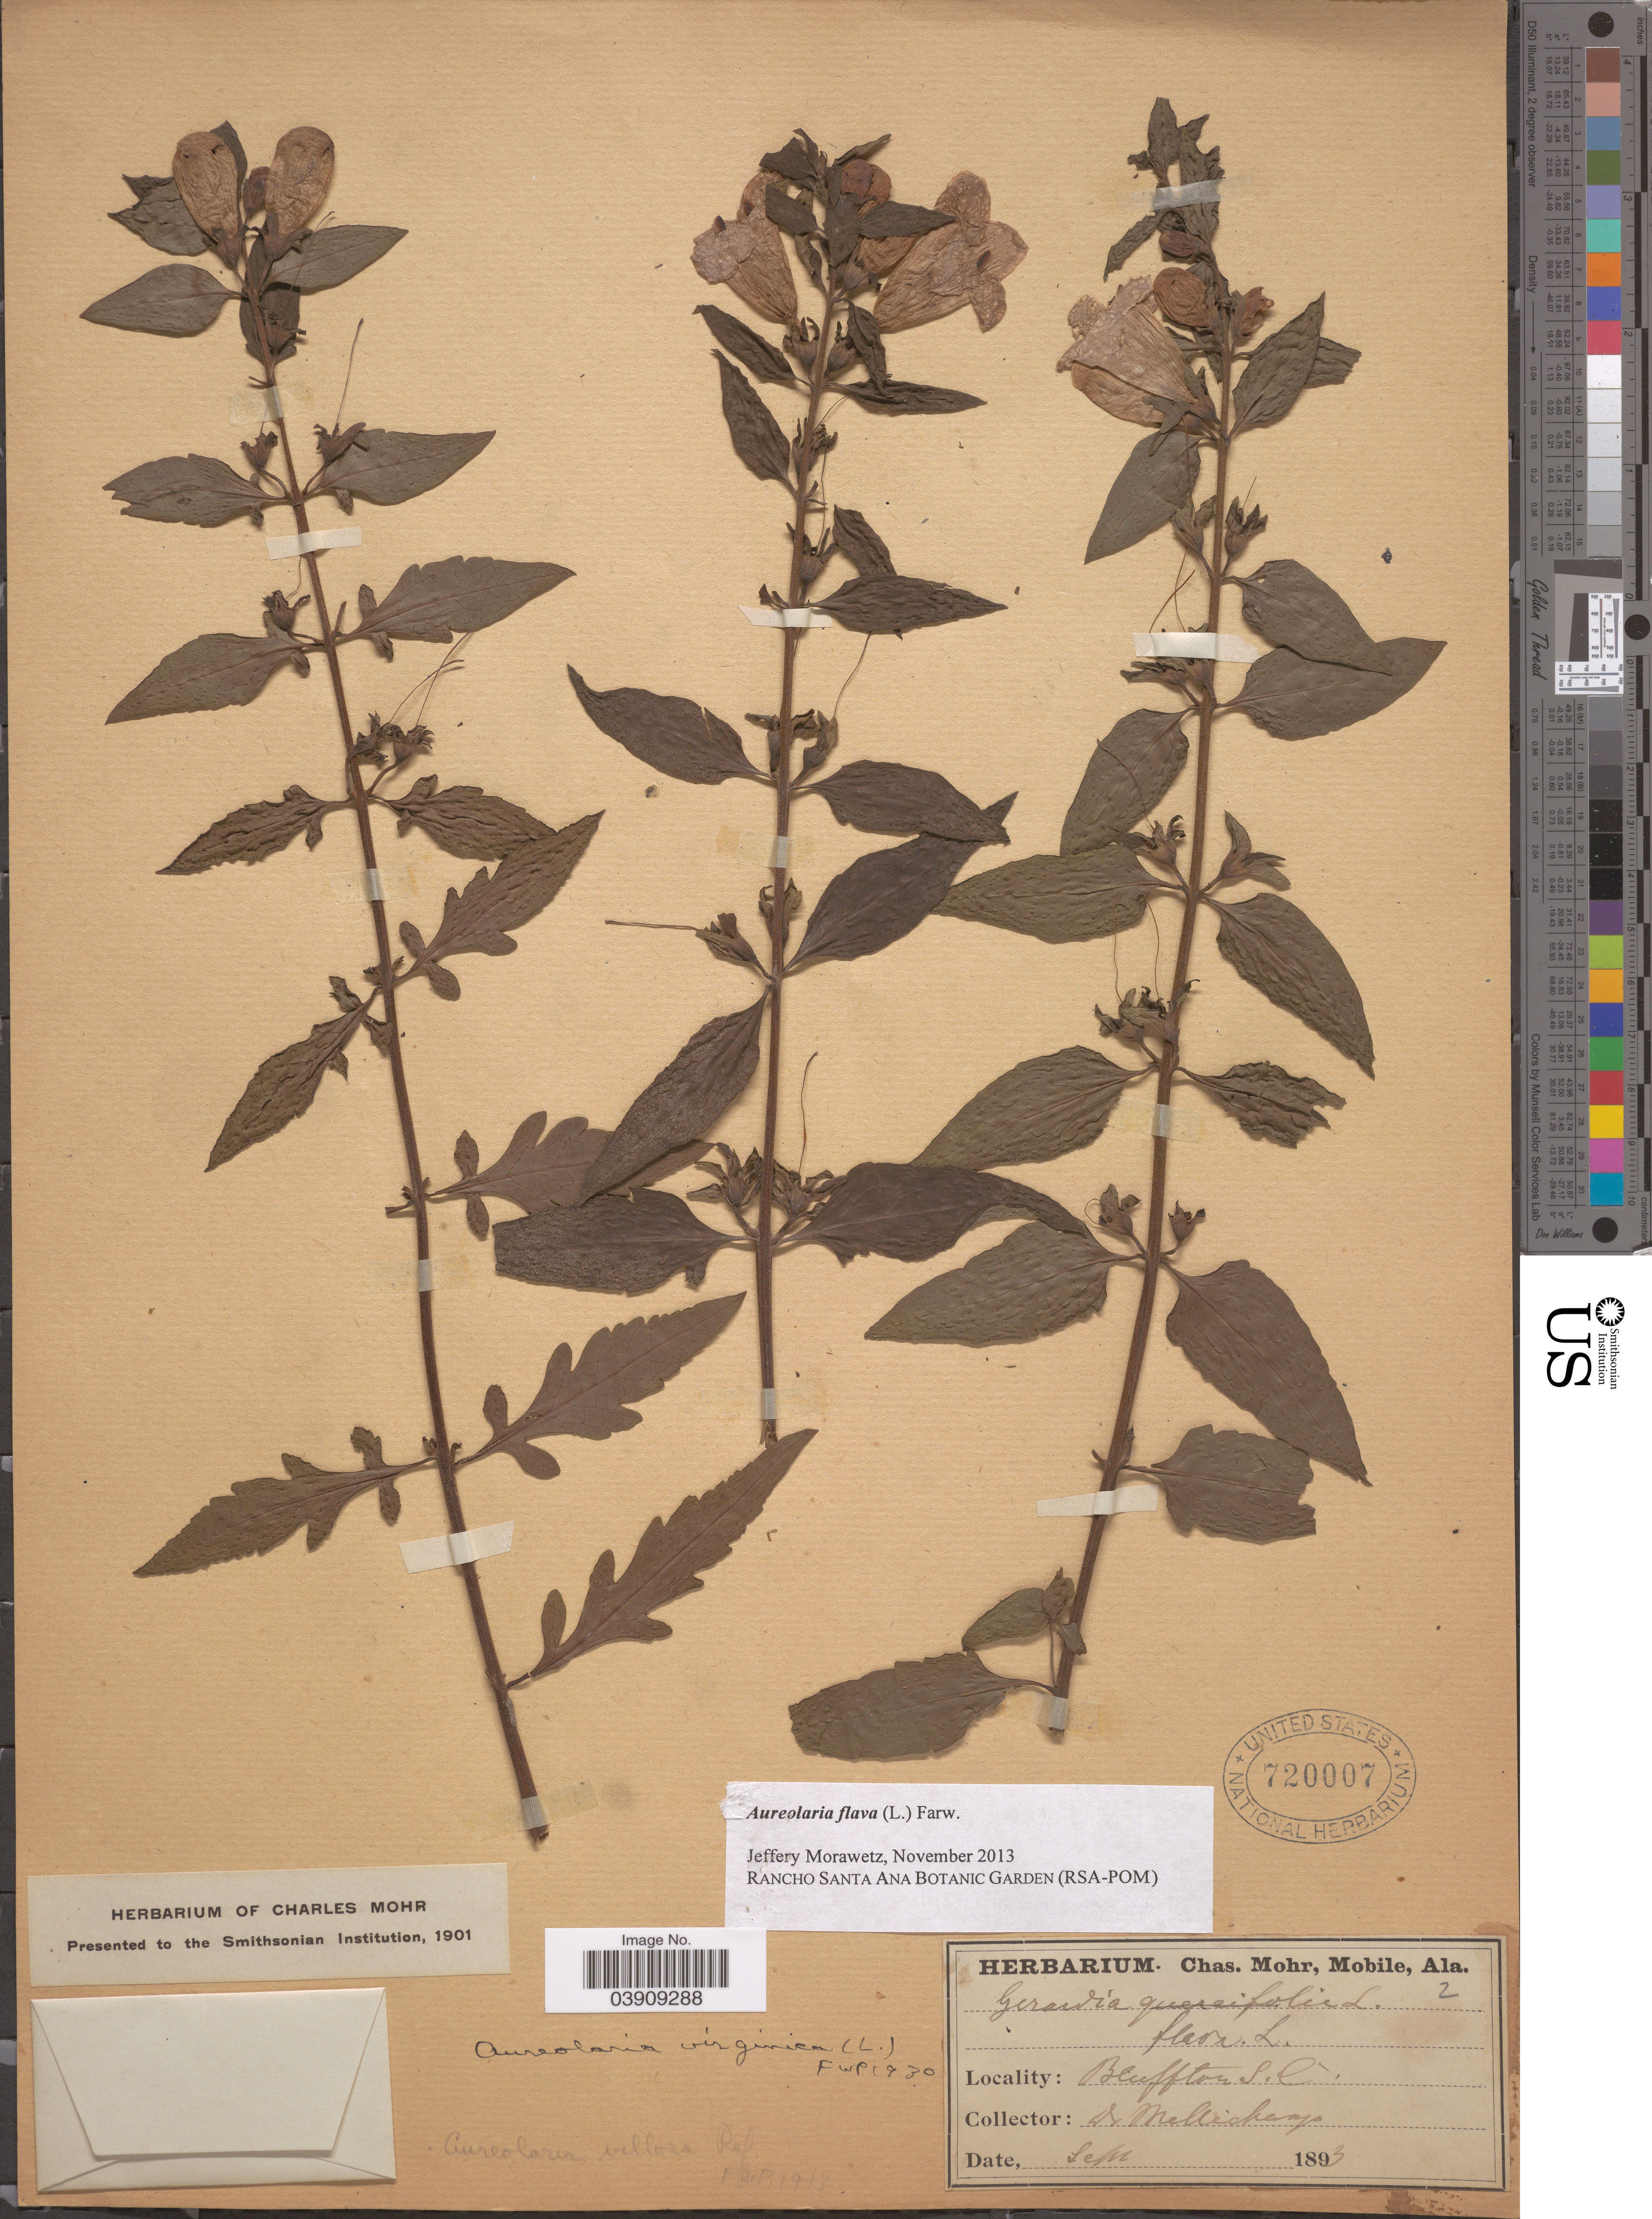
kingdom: Plantae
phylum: Tracheophyta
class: Magnoliopsida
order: Lamiales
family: Orobanchaceae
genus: Aureolaria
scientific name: Aureolaria flava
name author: (L.) Farw.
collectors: -. Mellichamp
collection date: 1893-09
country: United States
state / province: South Carolina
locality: Bluffton.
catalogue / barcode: US 720007